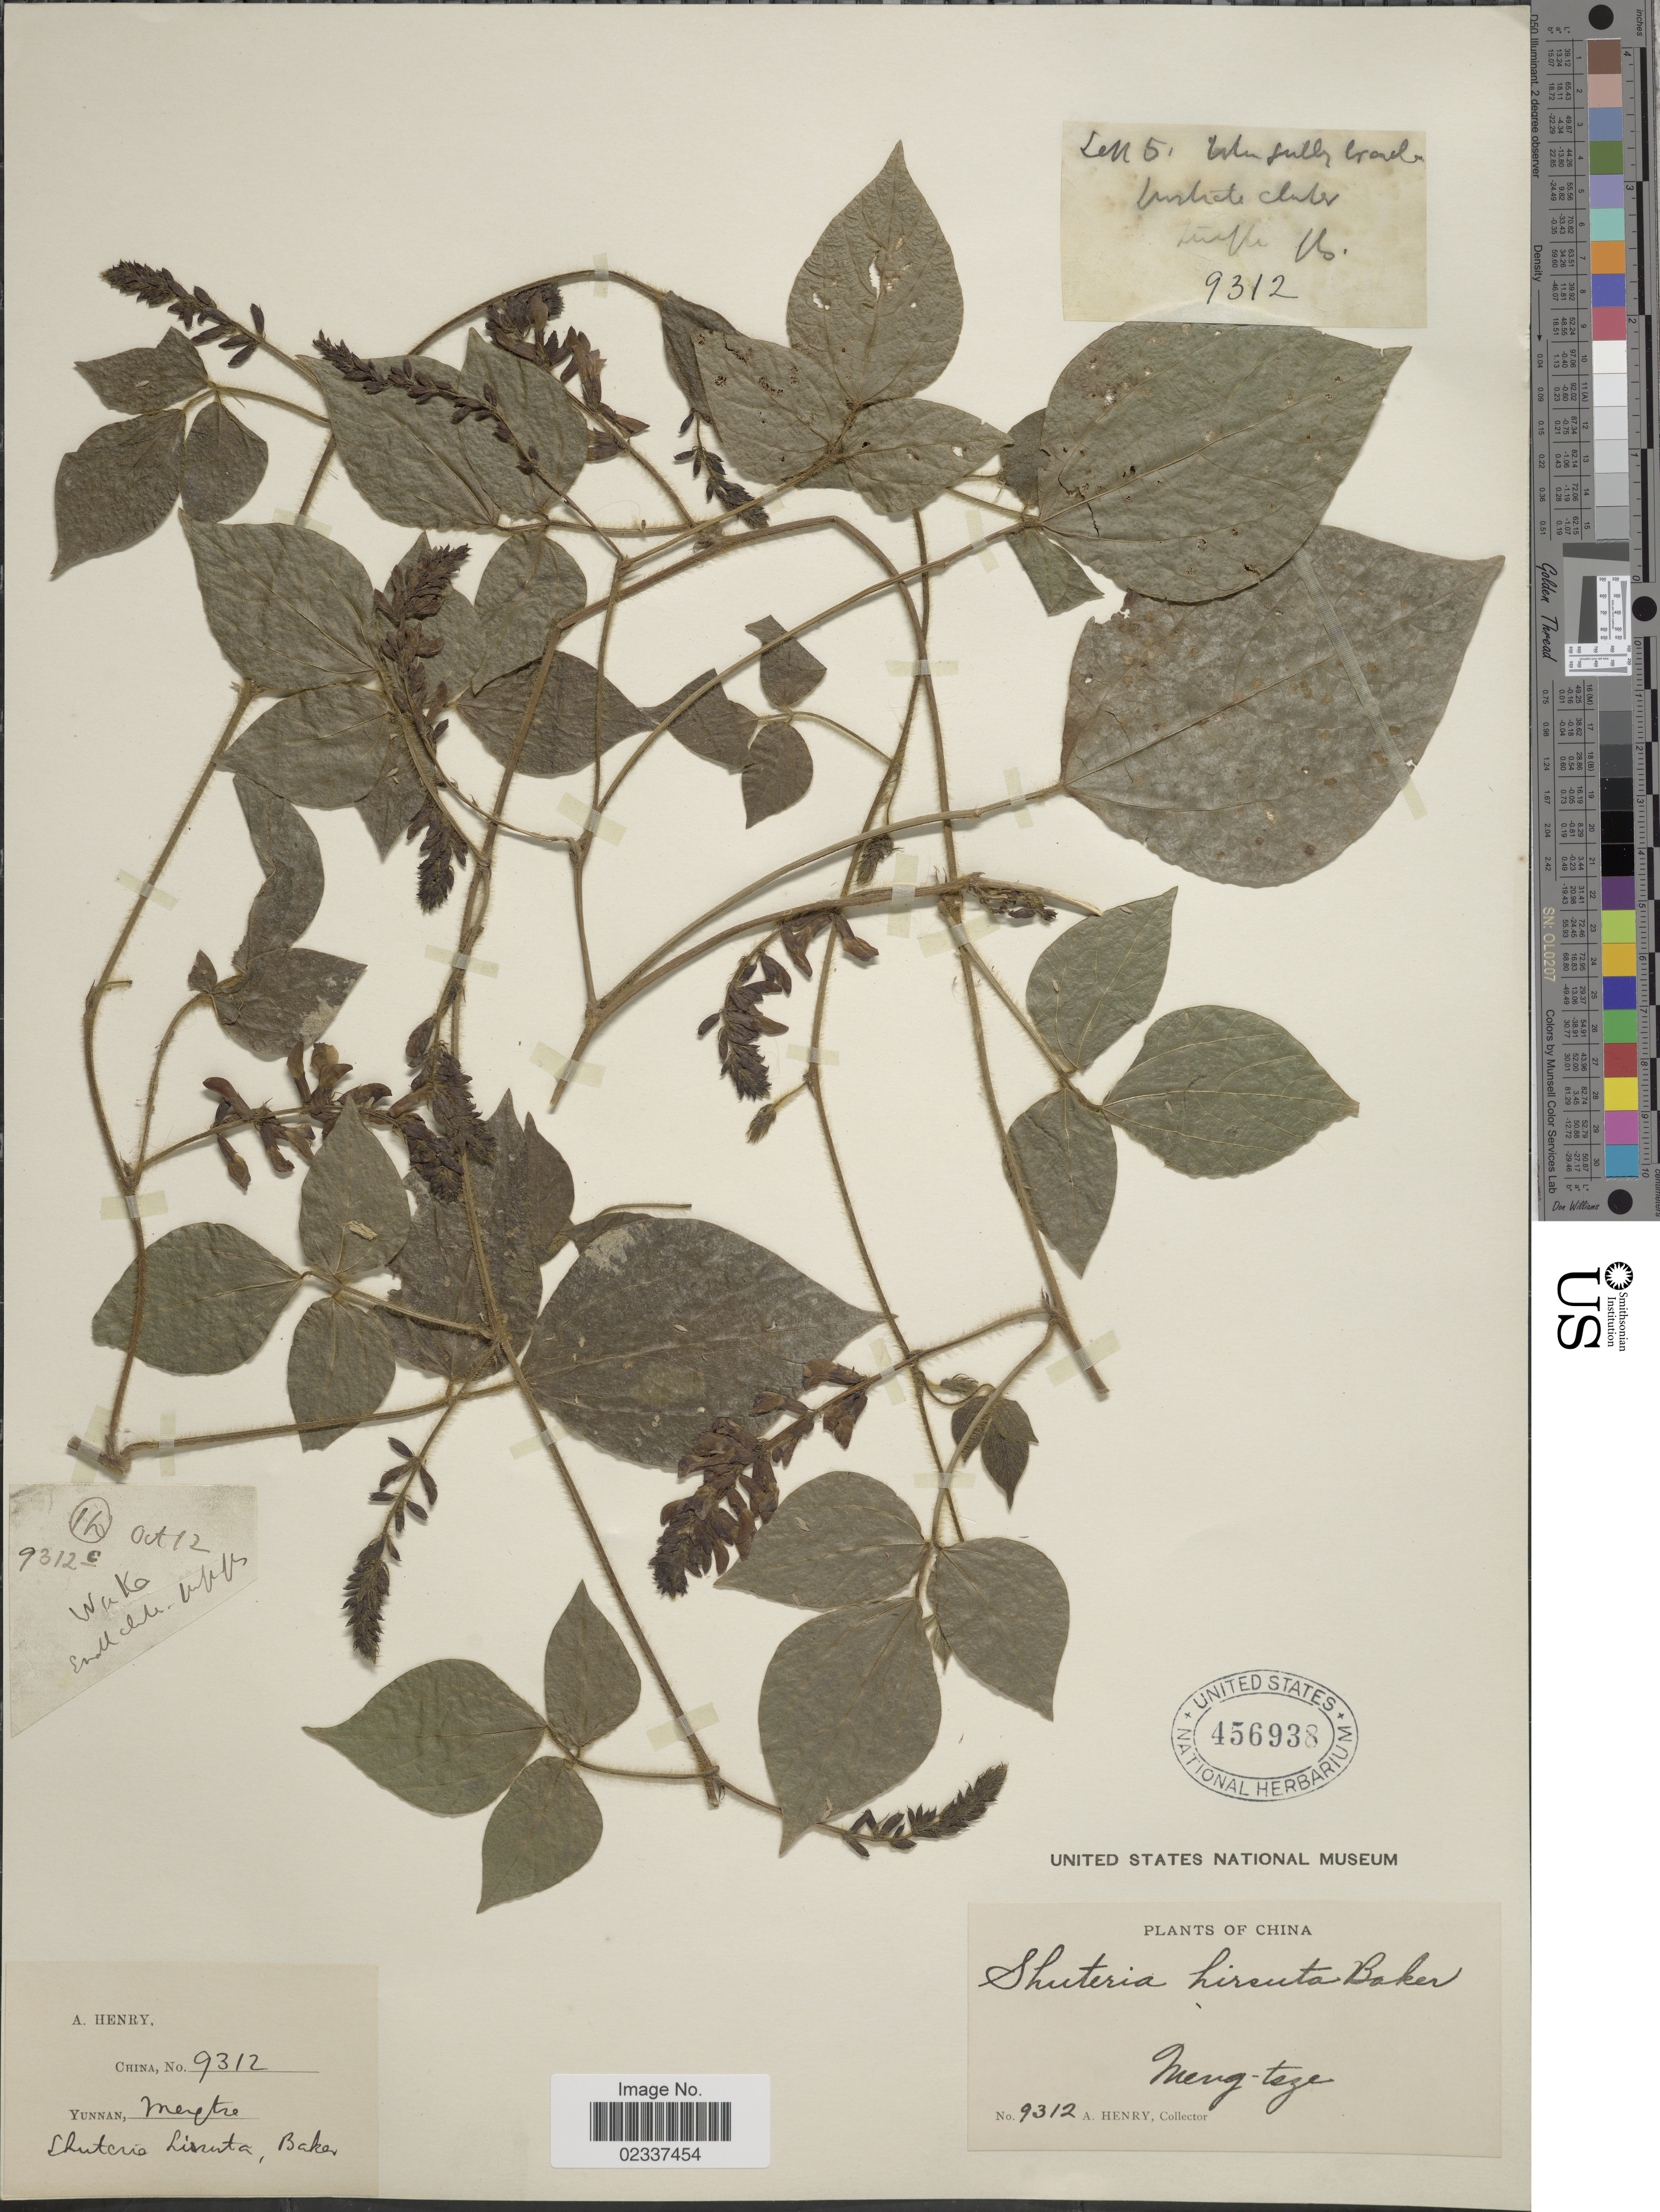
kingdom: Plantae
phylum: Tracheophyta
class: Magnoliopsida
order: Fabales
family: Fabaceae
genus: Harashuteria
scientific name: Harashuteria hirsuta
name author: (Baker) H. Ohashi & K. Ohashi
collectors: A. Henry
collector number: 9312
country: China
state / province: Yunnan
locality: Yunnan, Mengtze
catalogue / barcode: US 456938